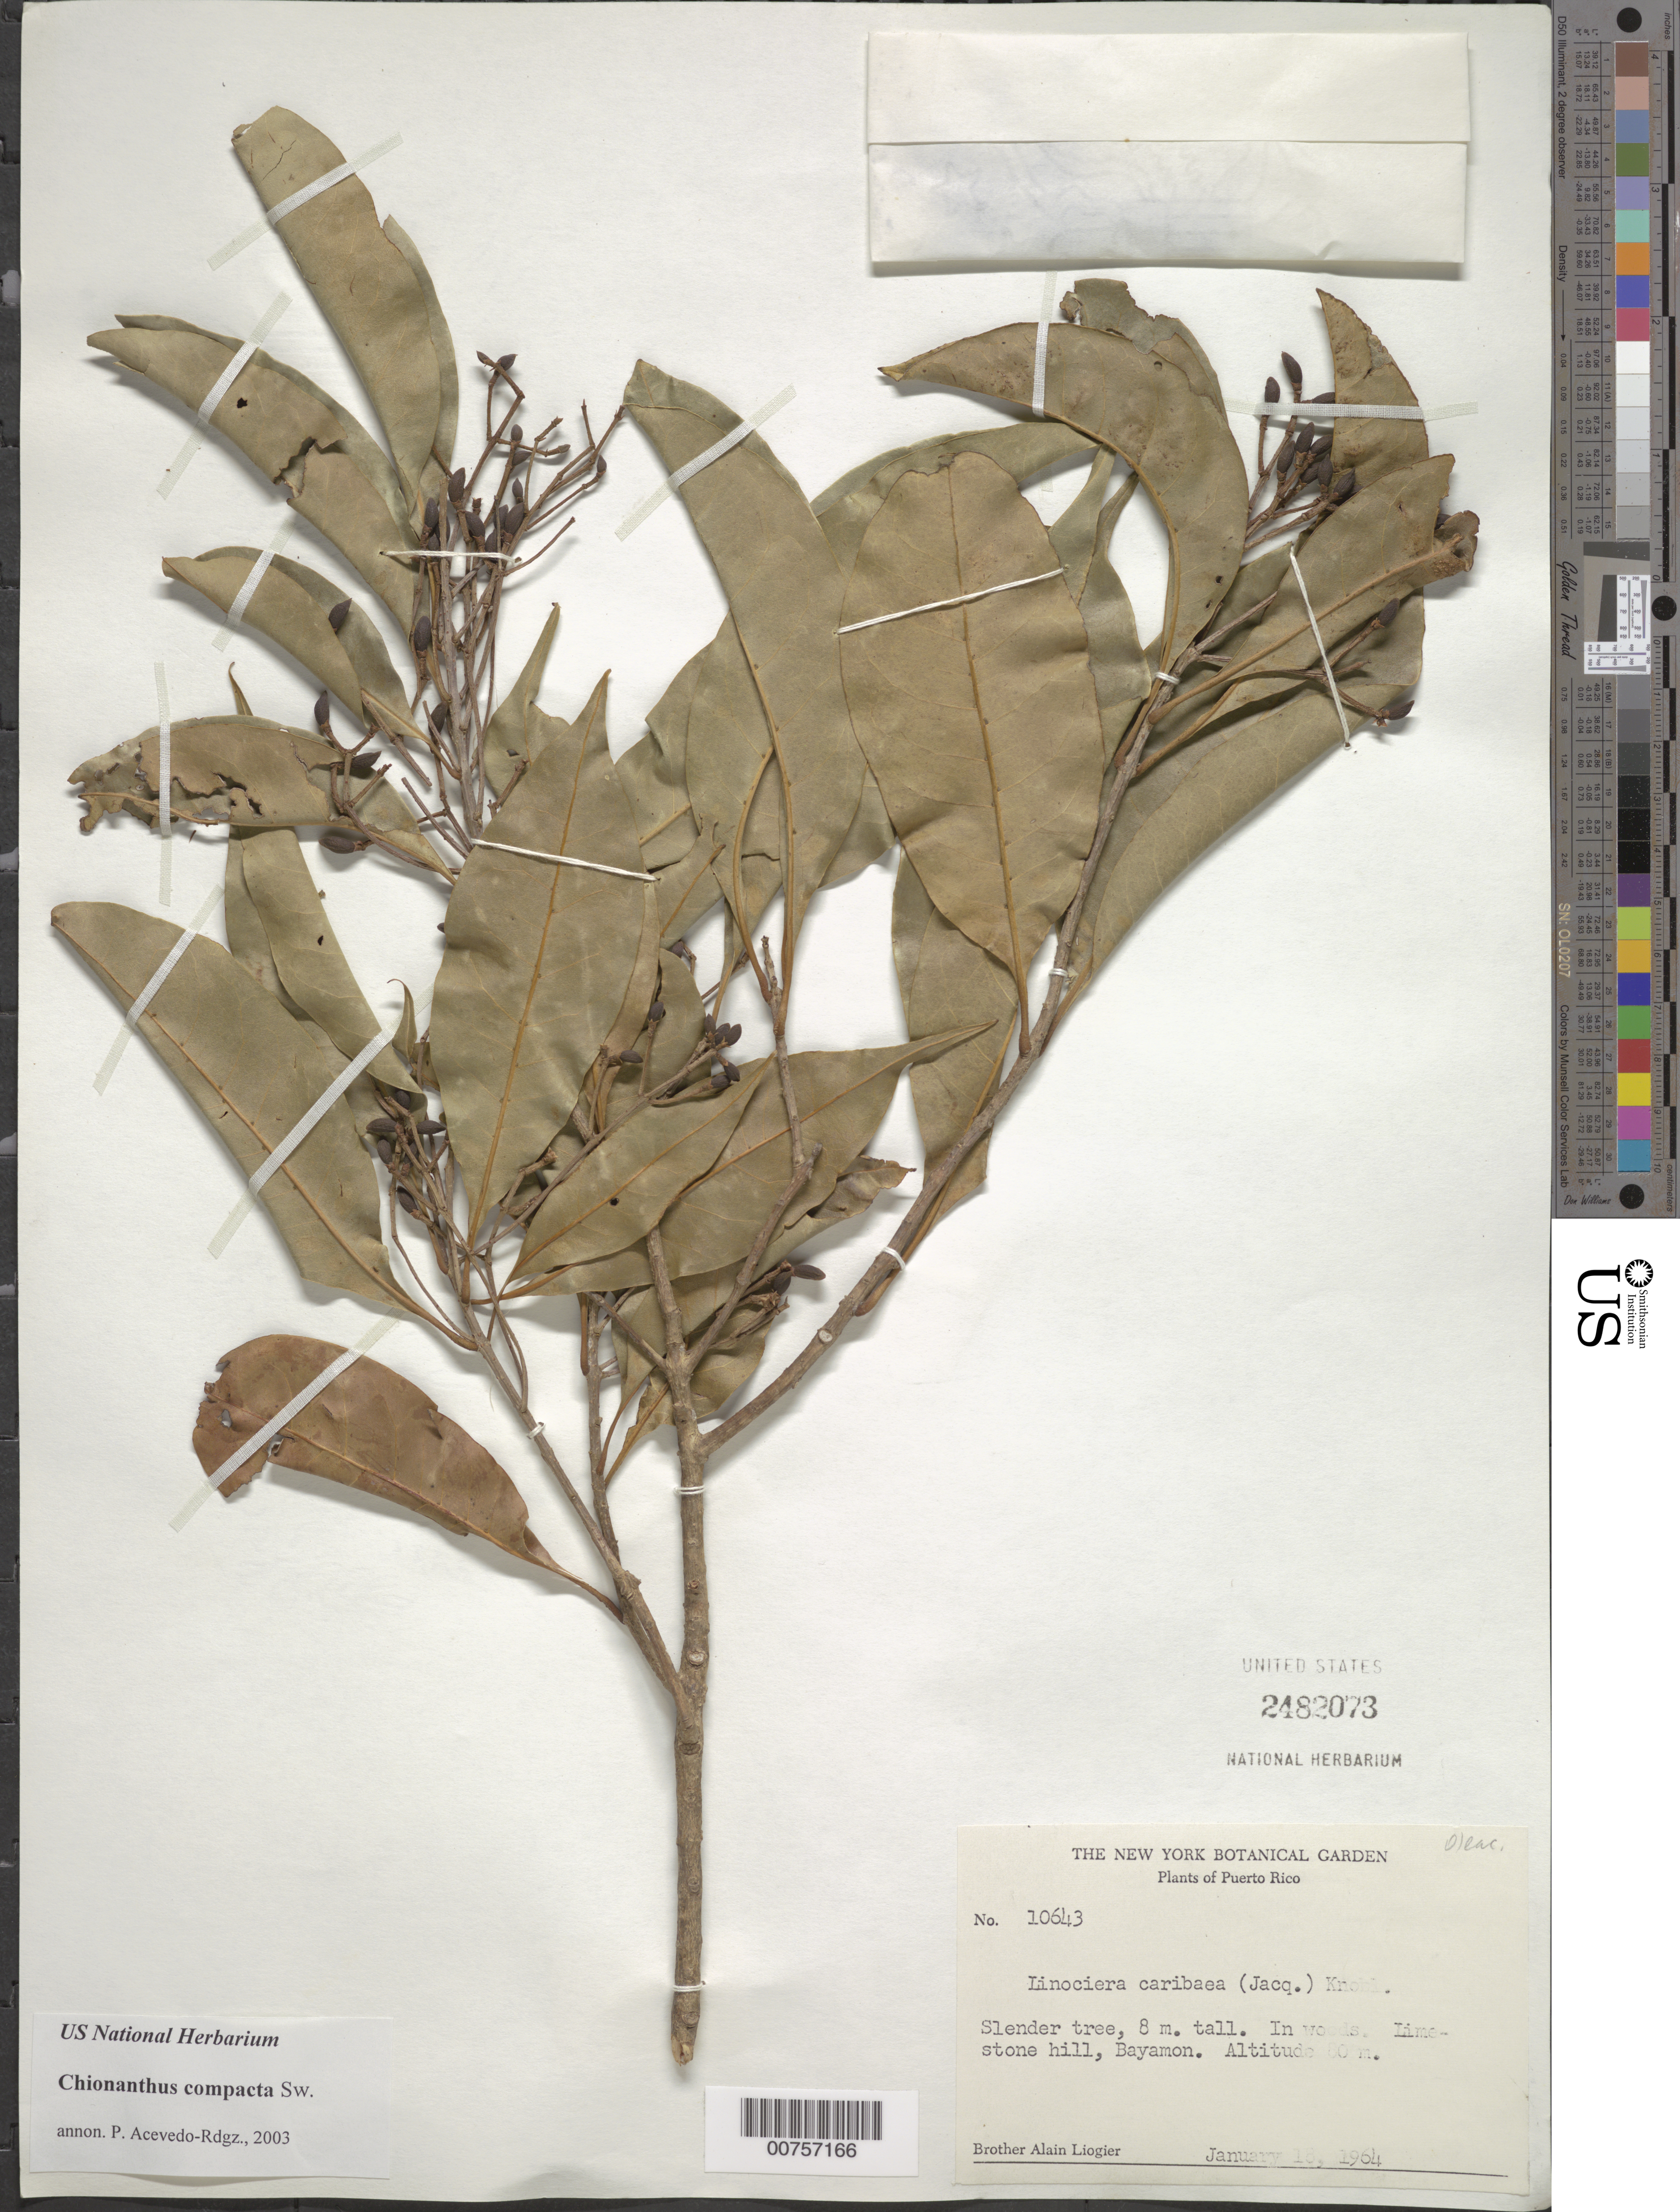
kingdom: Plantae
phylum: Tracheophyta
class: Magnoliopsida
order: Lamiales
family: Oleaceae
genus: Chionanthus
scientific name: Chionanthus compactus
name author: Sw.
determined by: Acevedo-Rodríguez, P., (BOT), Smithsonian Institution - National Museum of Natural History (UNITED STATES)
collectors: A. H. Liogier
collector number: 10643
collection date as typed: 18 Jan 1964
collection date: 1964-01-18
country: Puerto Rico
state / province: Bayamón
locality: Limestone hill, near Bayamón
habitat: In woods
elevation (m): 80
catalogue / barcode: US 2482073